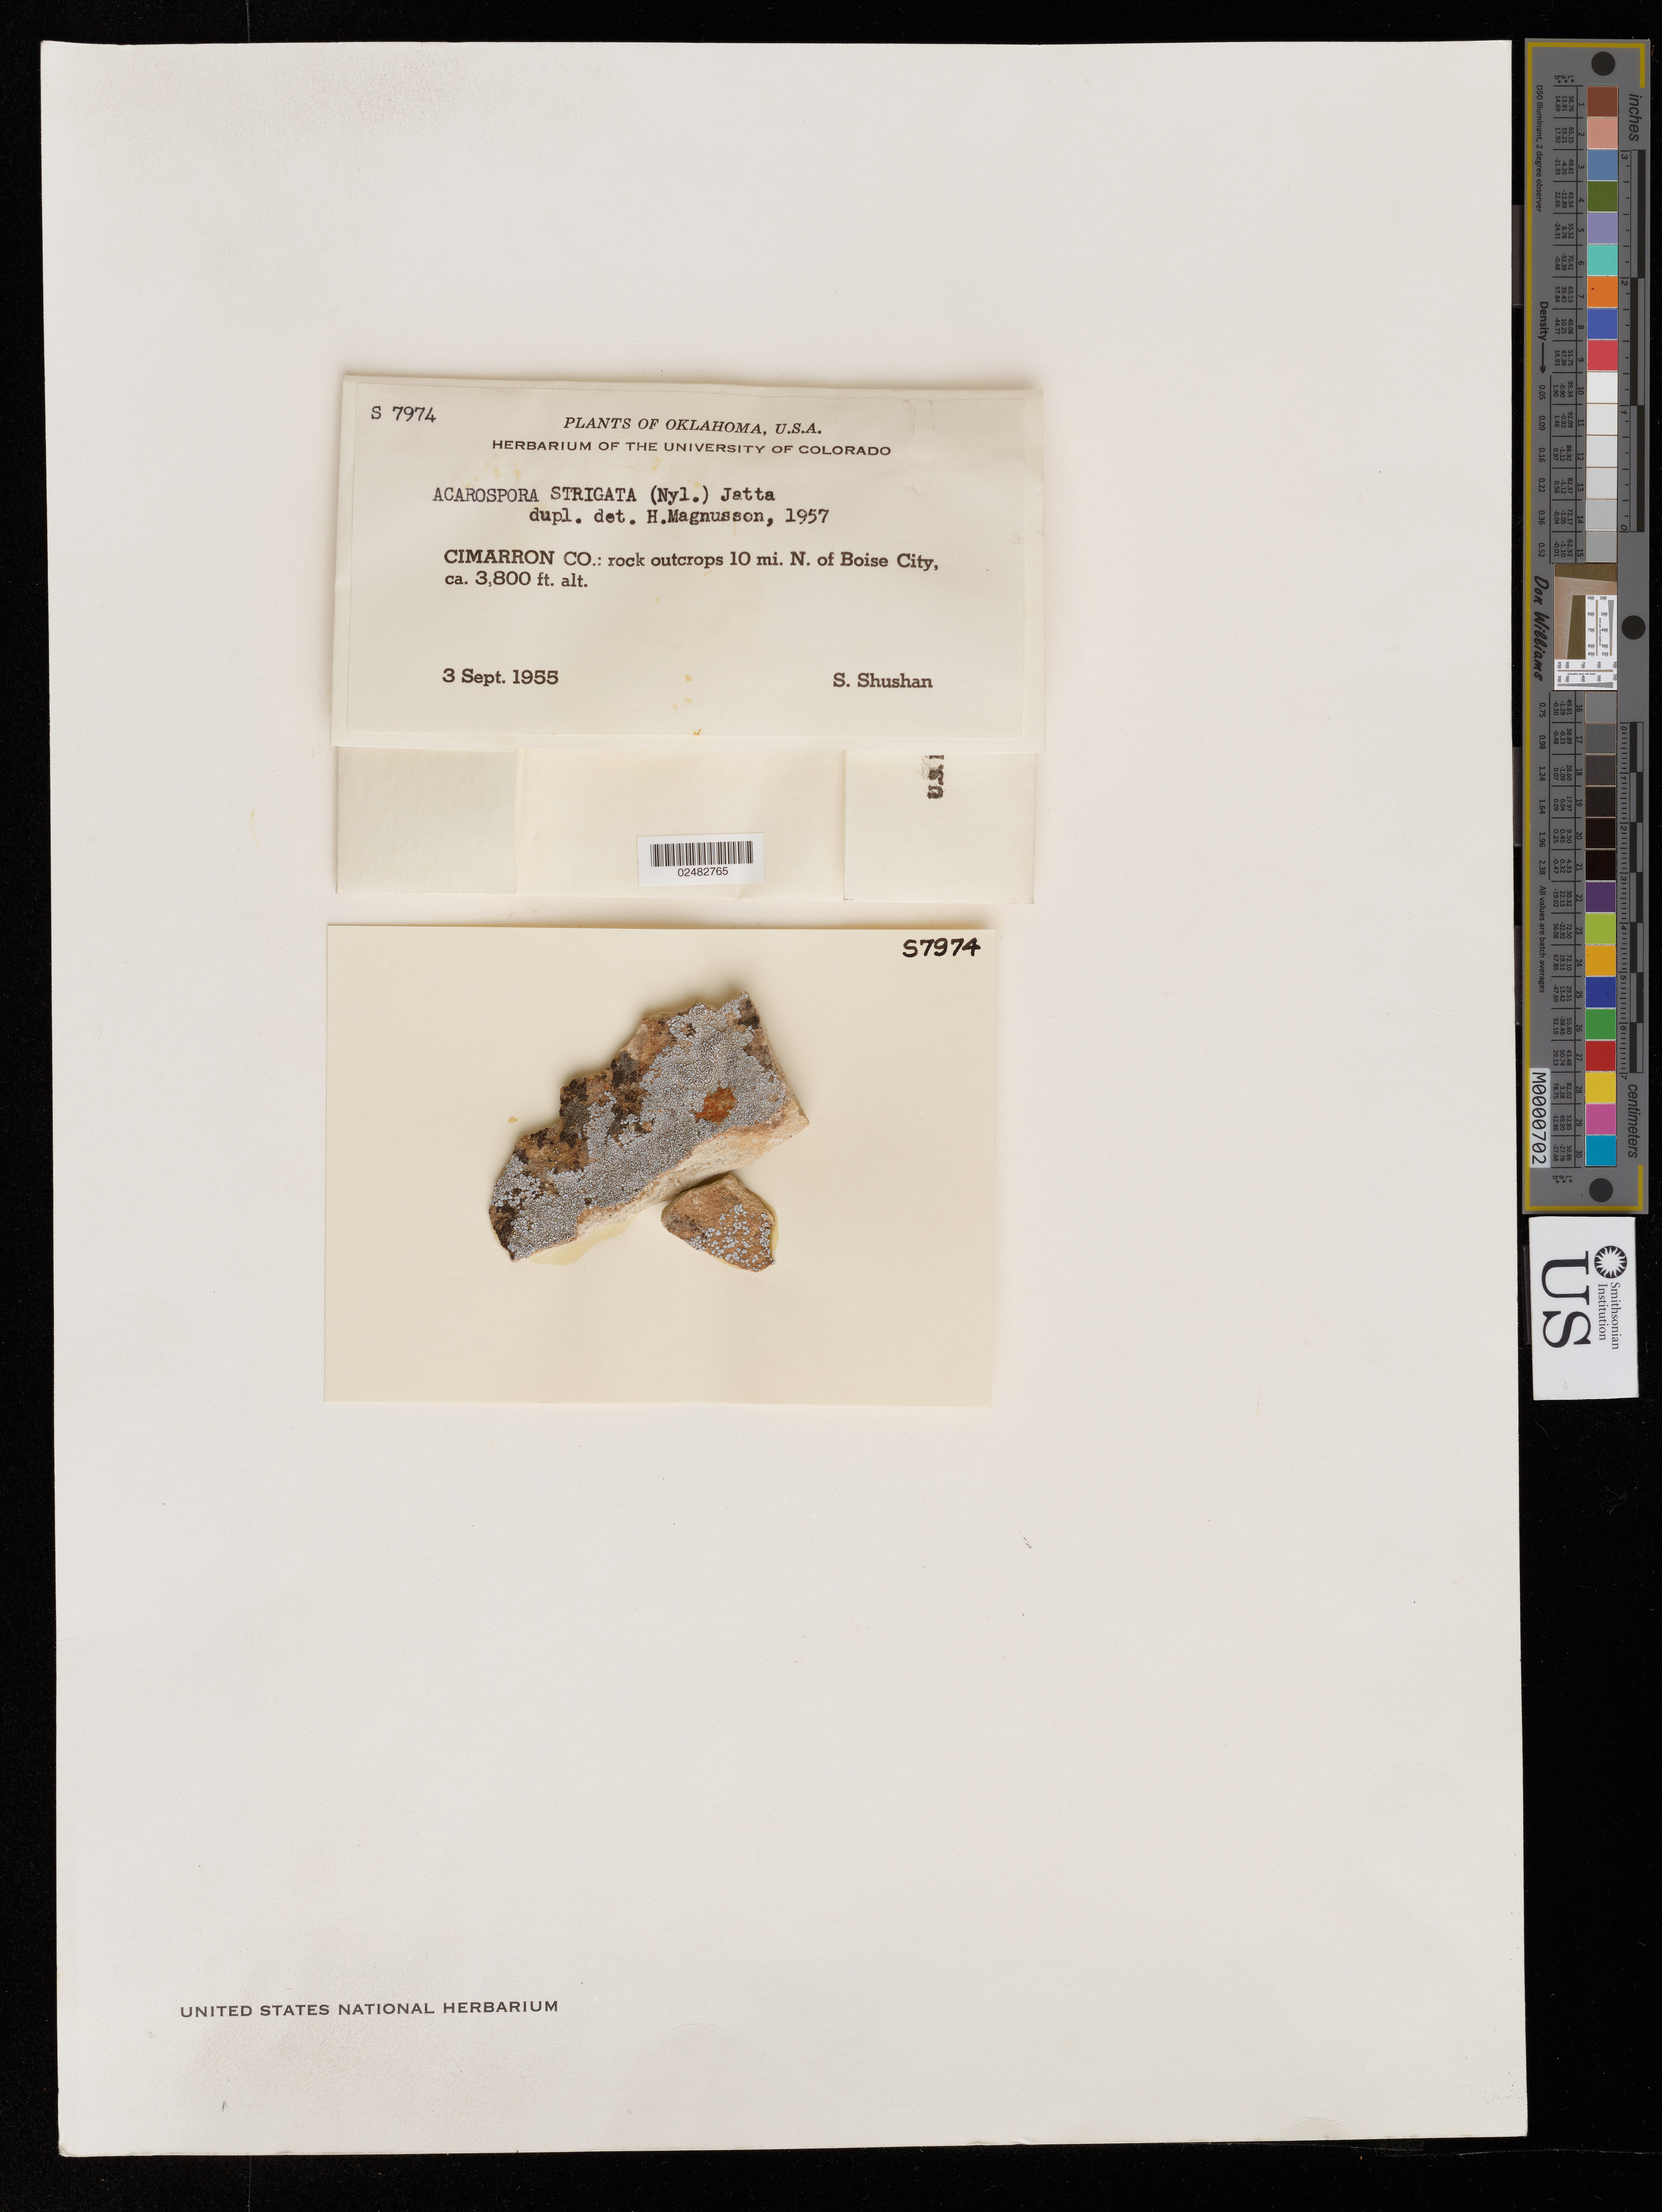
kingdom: Fungi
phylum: Ascomycota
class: Lecanoromycetes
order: Acarosporales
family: Acarosporaceae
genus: Acarospora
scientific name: Acarospora strigata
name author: (Nyl.) Jatta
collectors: S. Shushan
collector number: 7974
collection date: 1955-09-03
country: United States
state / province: Oklahoma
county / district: Cimarron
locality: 10 mi N of Boise City.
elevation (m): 1158